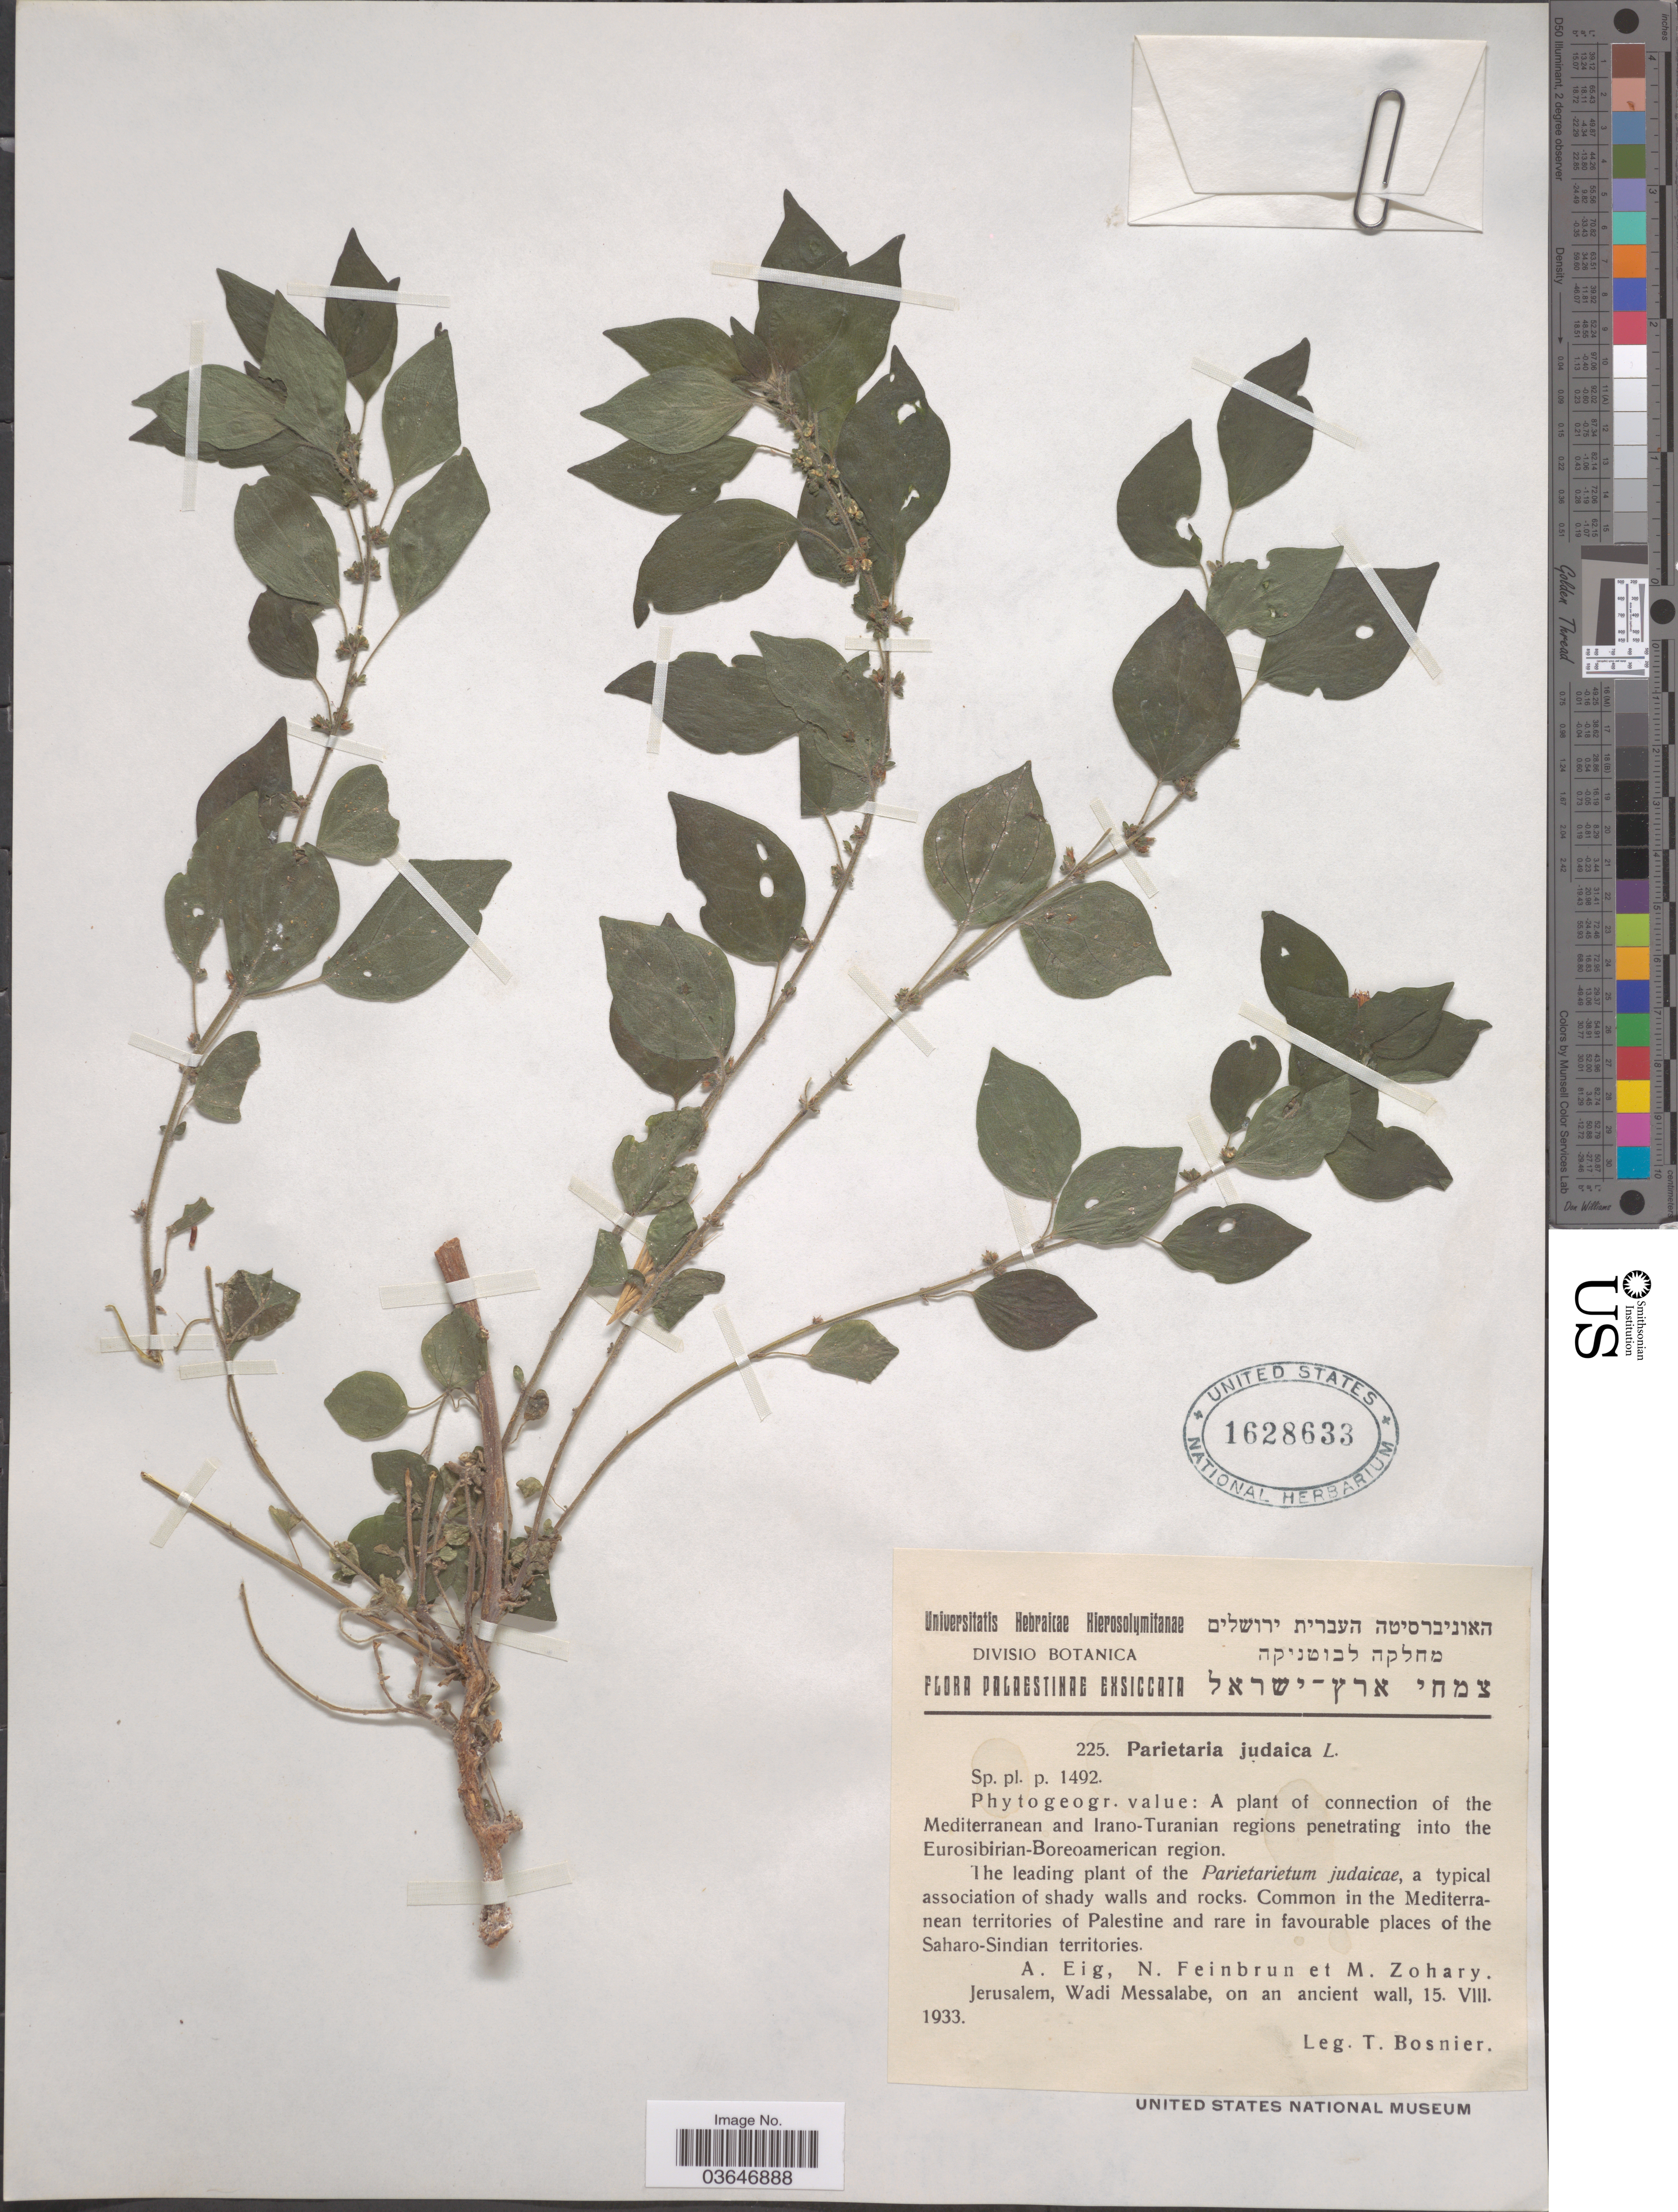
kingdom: Plantae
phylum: Tracheophyta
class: Magnoliopsida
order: Rosales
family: Urticaceae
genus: Parietaria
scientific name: Parietaria judaica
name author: L.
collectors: T. Bosnier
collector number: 225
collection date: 1933-08-15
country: Israel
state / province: Jerusalem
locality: Palaestinae. Wadi Messalabe, on an ancient wall.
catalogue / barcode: US 1628633